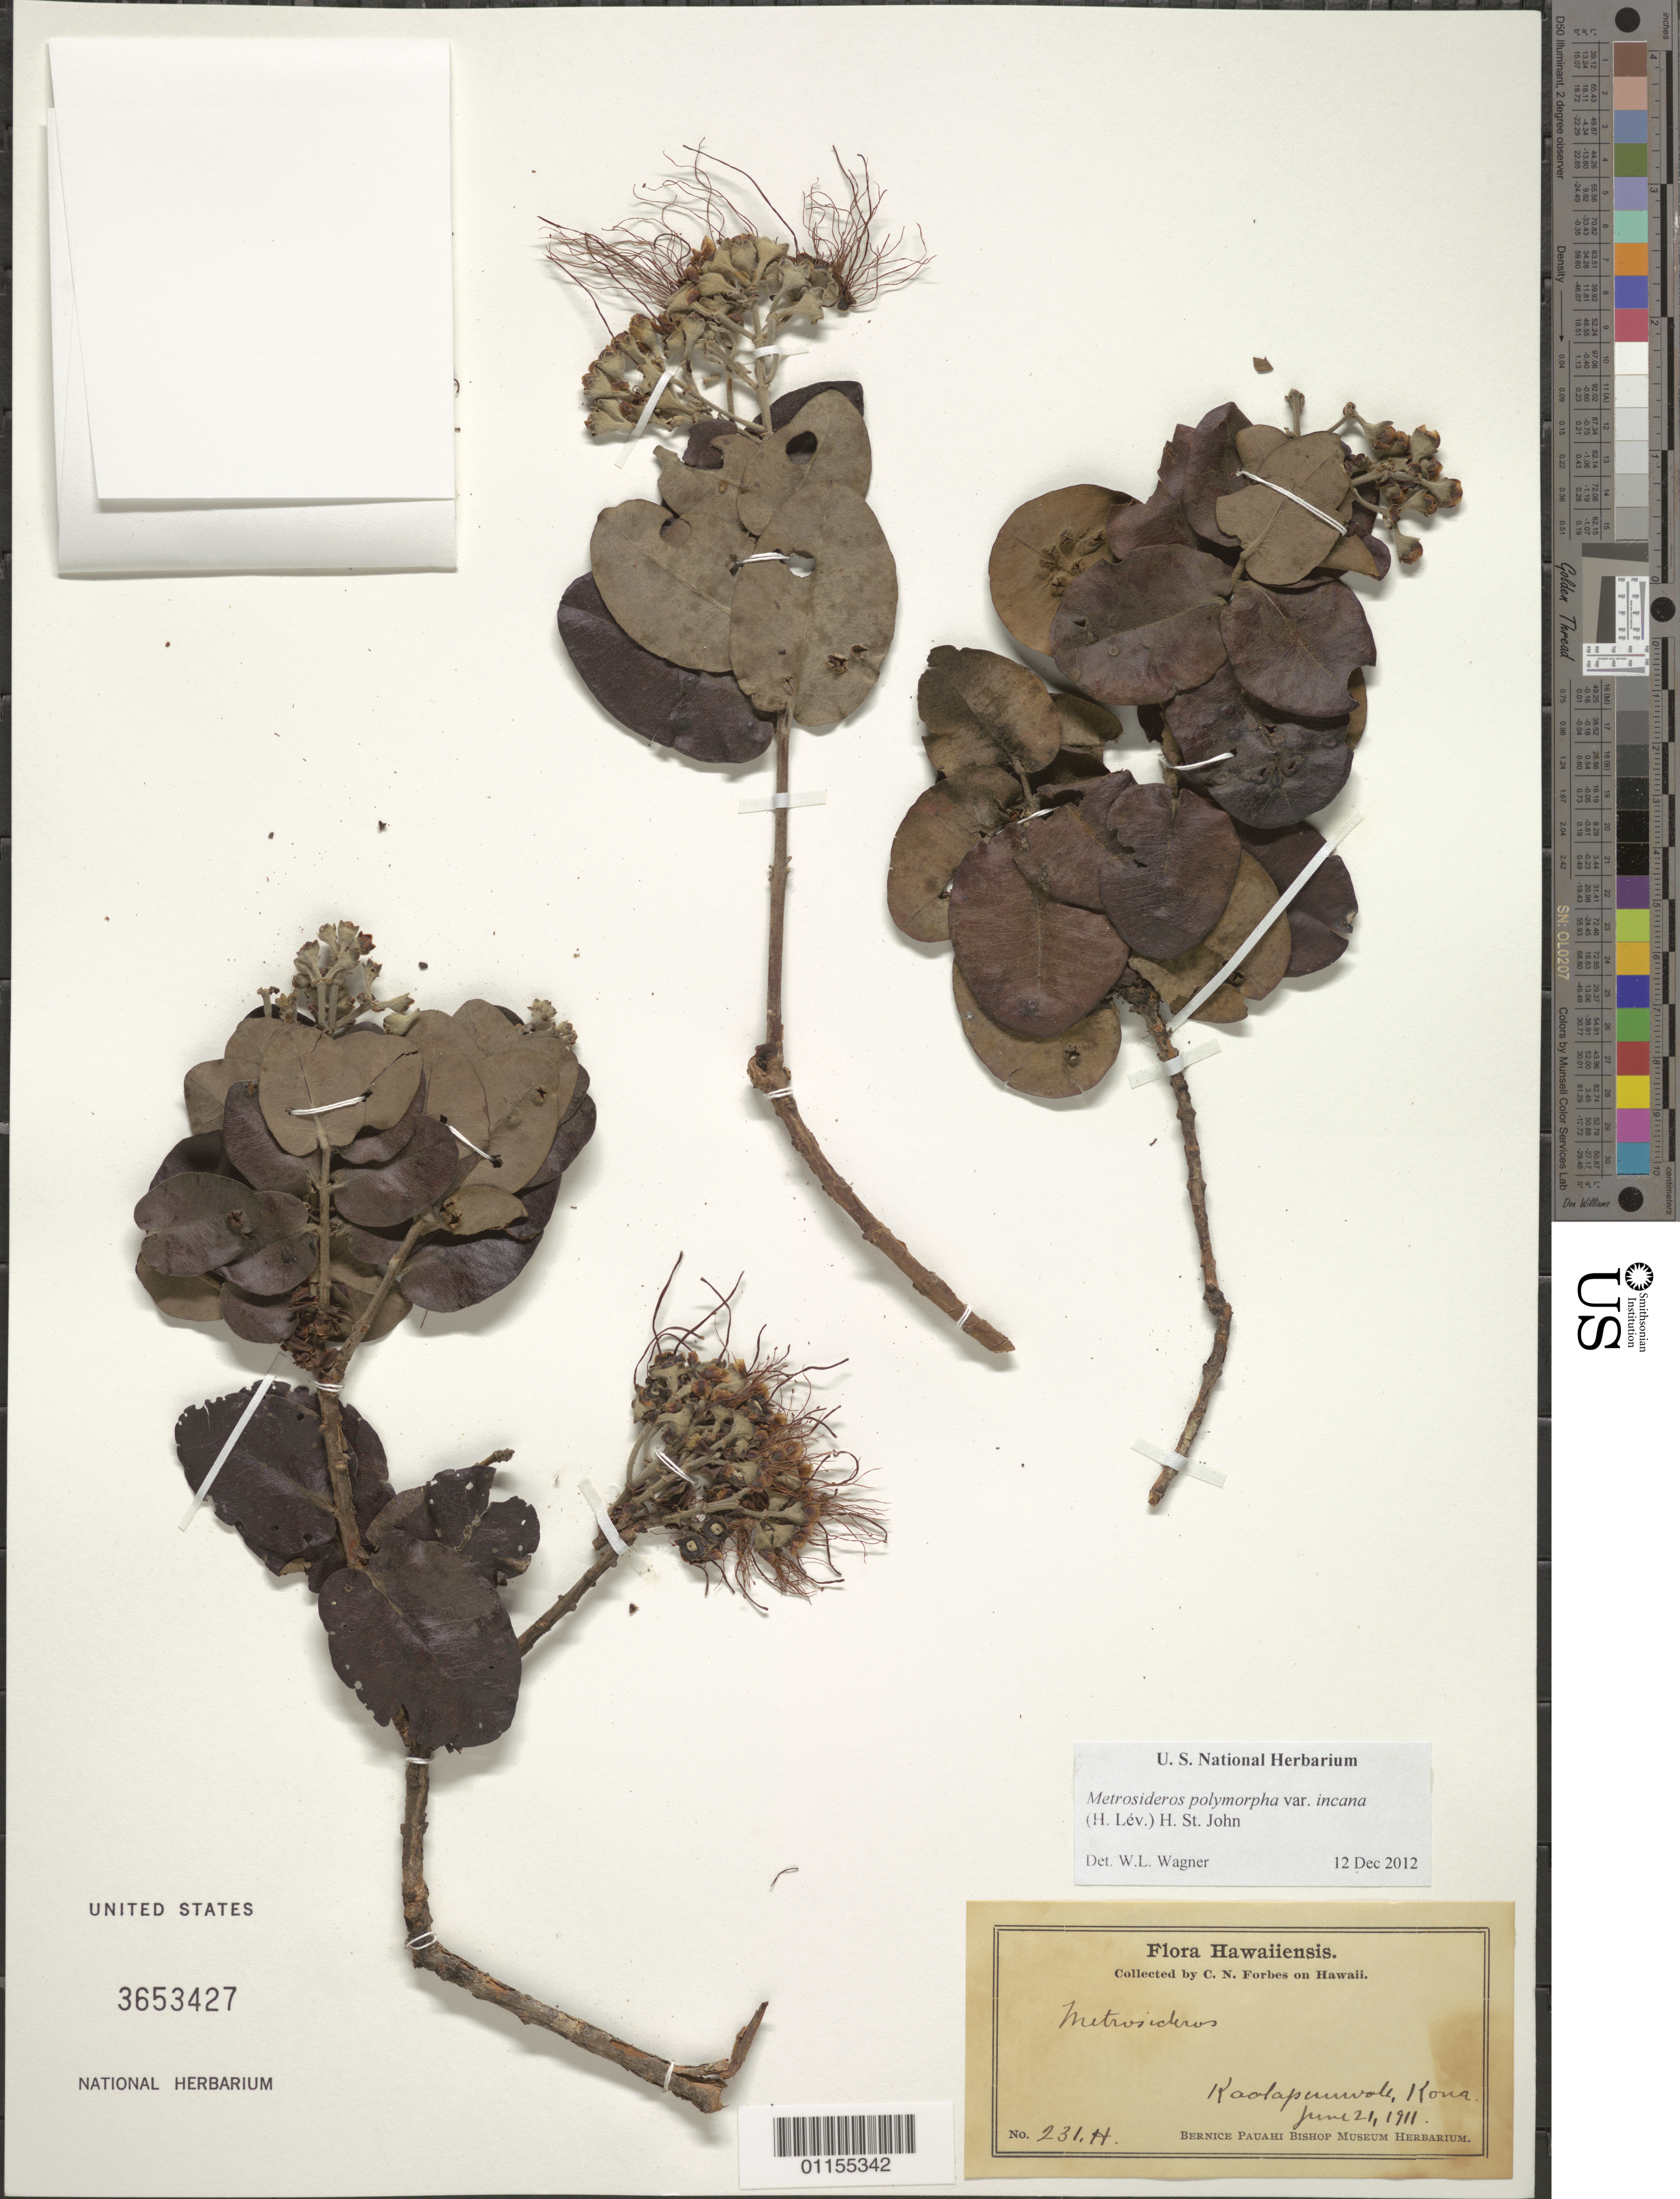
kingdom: Plantae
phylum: Tracheophyta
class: Magnoliopsida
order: Myrtales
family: Myrtaceae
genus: Metrosideros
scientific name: Metrosideros polymorpha var. incana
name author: H. St. John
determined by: Wagner, W. L., (BOT), Smithsonian Institution - National Museum of Natural History (UNITED STATES)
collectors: C. N. Forbes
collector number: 231.H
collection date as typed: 21 Jun 1911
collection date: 1911-06-21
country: United States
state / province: Hawaii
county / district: Hawaii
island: Hawaii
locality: Kaalapuuwale, Kona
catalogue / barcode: US 3653427